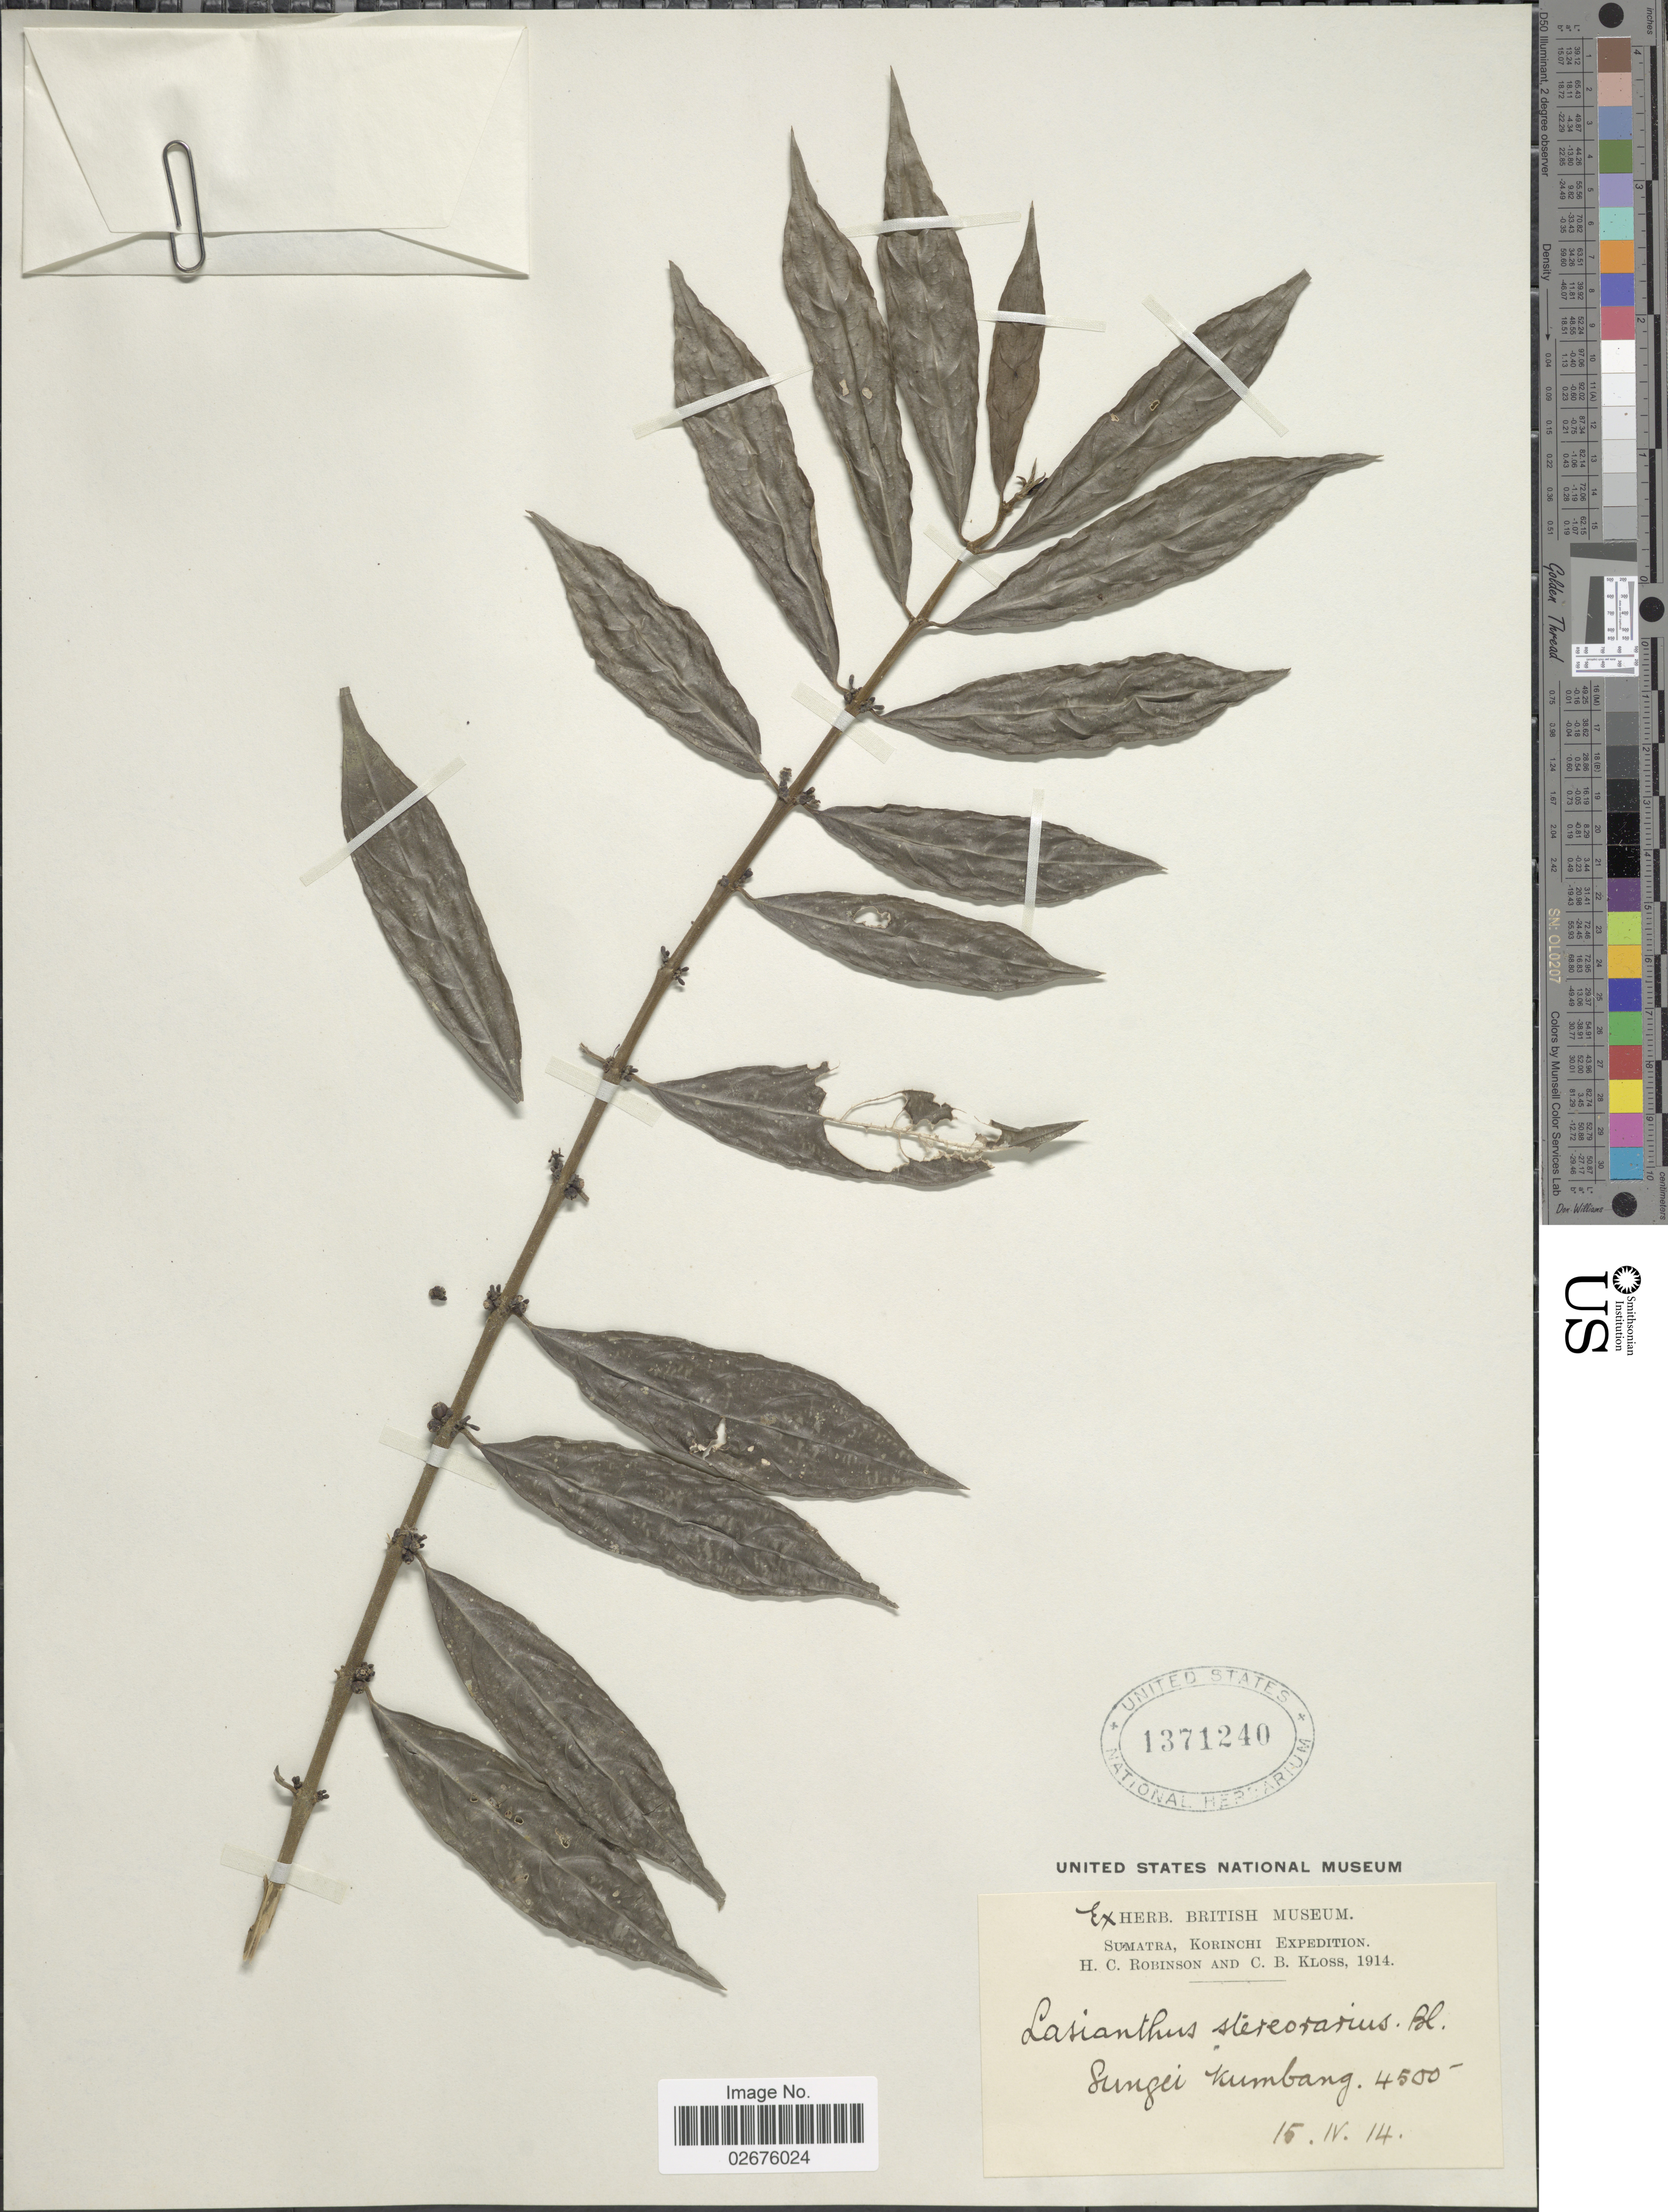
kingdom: Plantae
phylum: Tracheophyta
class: Magnoliopsida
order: Gentianales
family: Rubiaceae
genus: Lasianthus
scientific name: Lasianthus stercorarius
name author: Blume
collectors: H. C. Robinson & C. Kloss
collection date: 1914-04-15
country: Indonesia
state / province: Sumatra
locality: Korinchi. Sungei Kumbang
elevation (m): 1372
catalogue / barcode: US 1371240